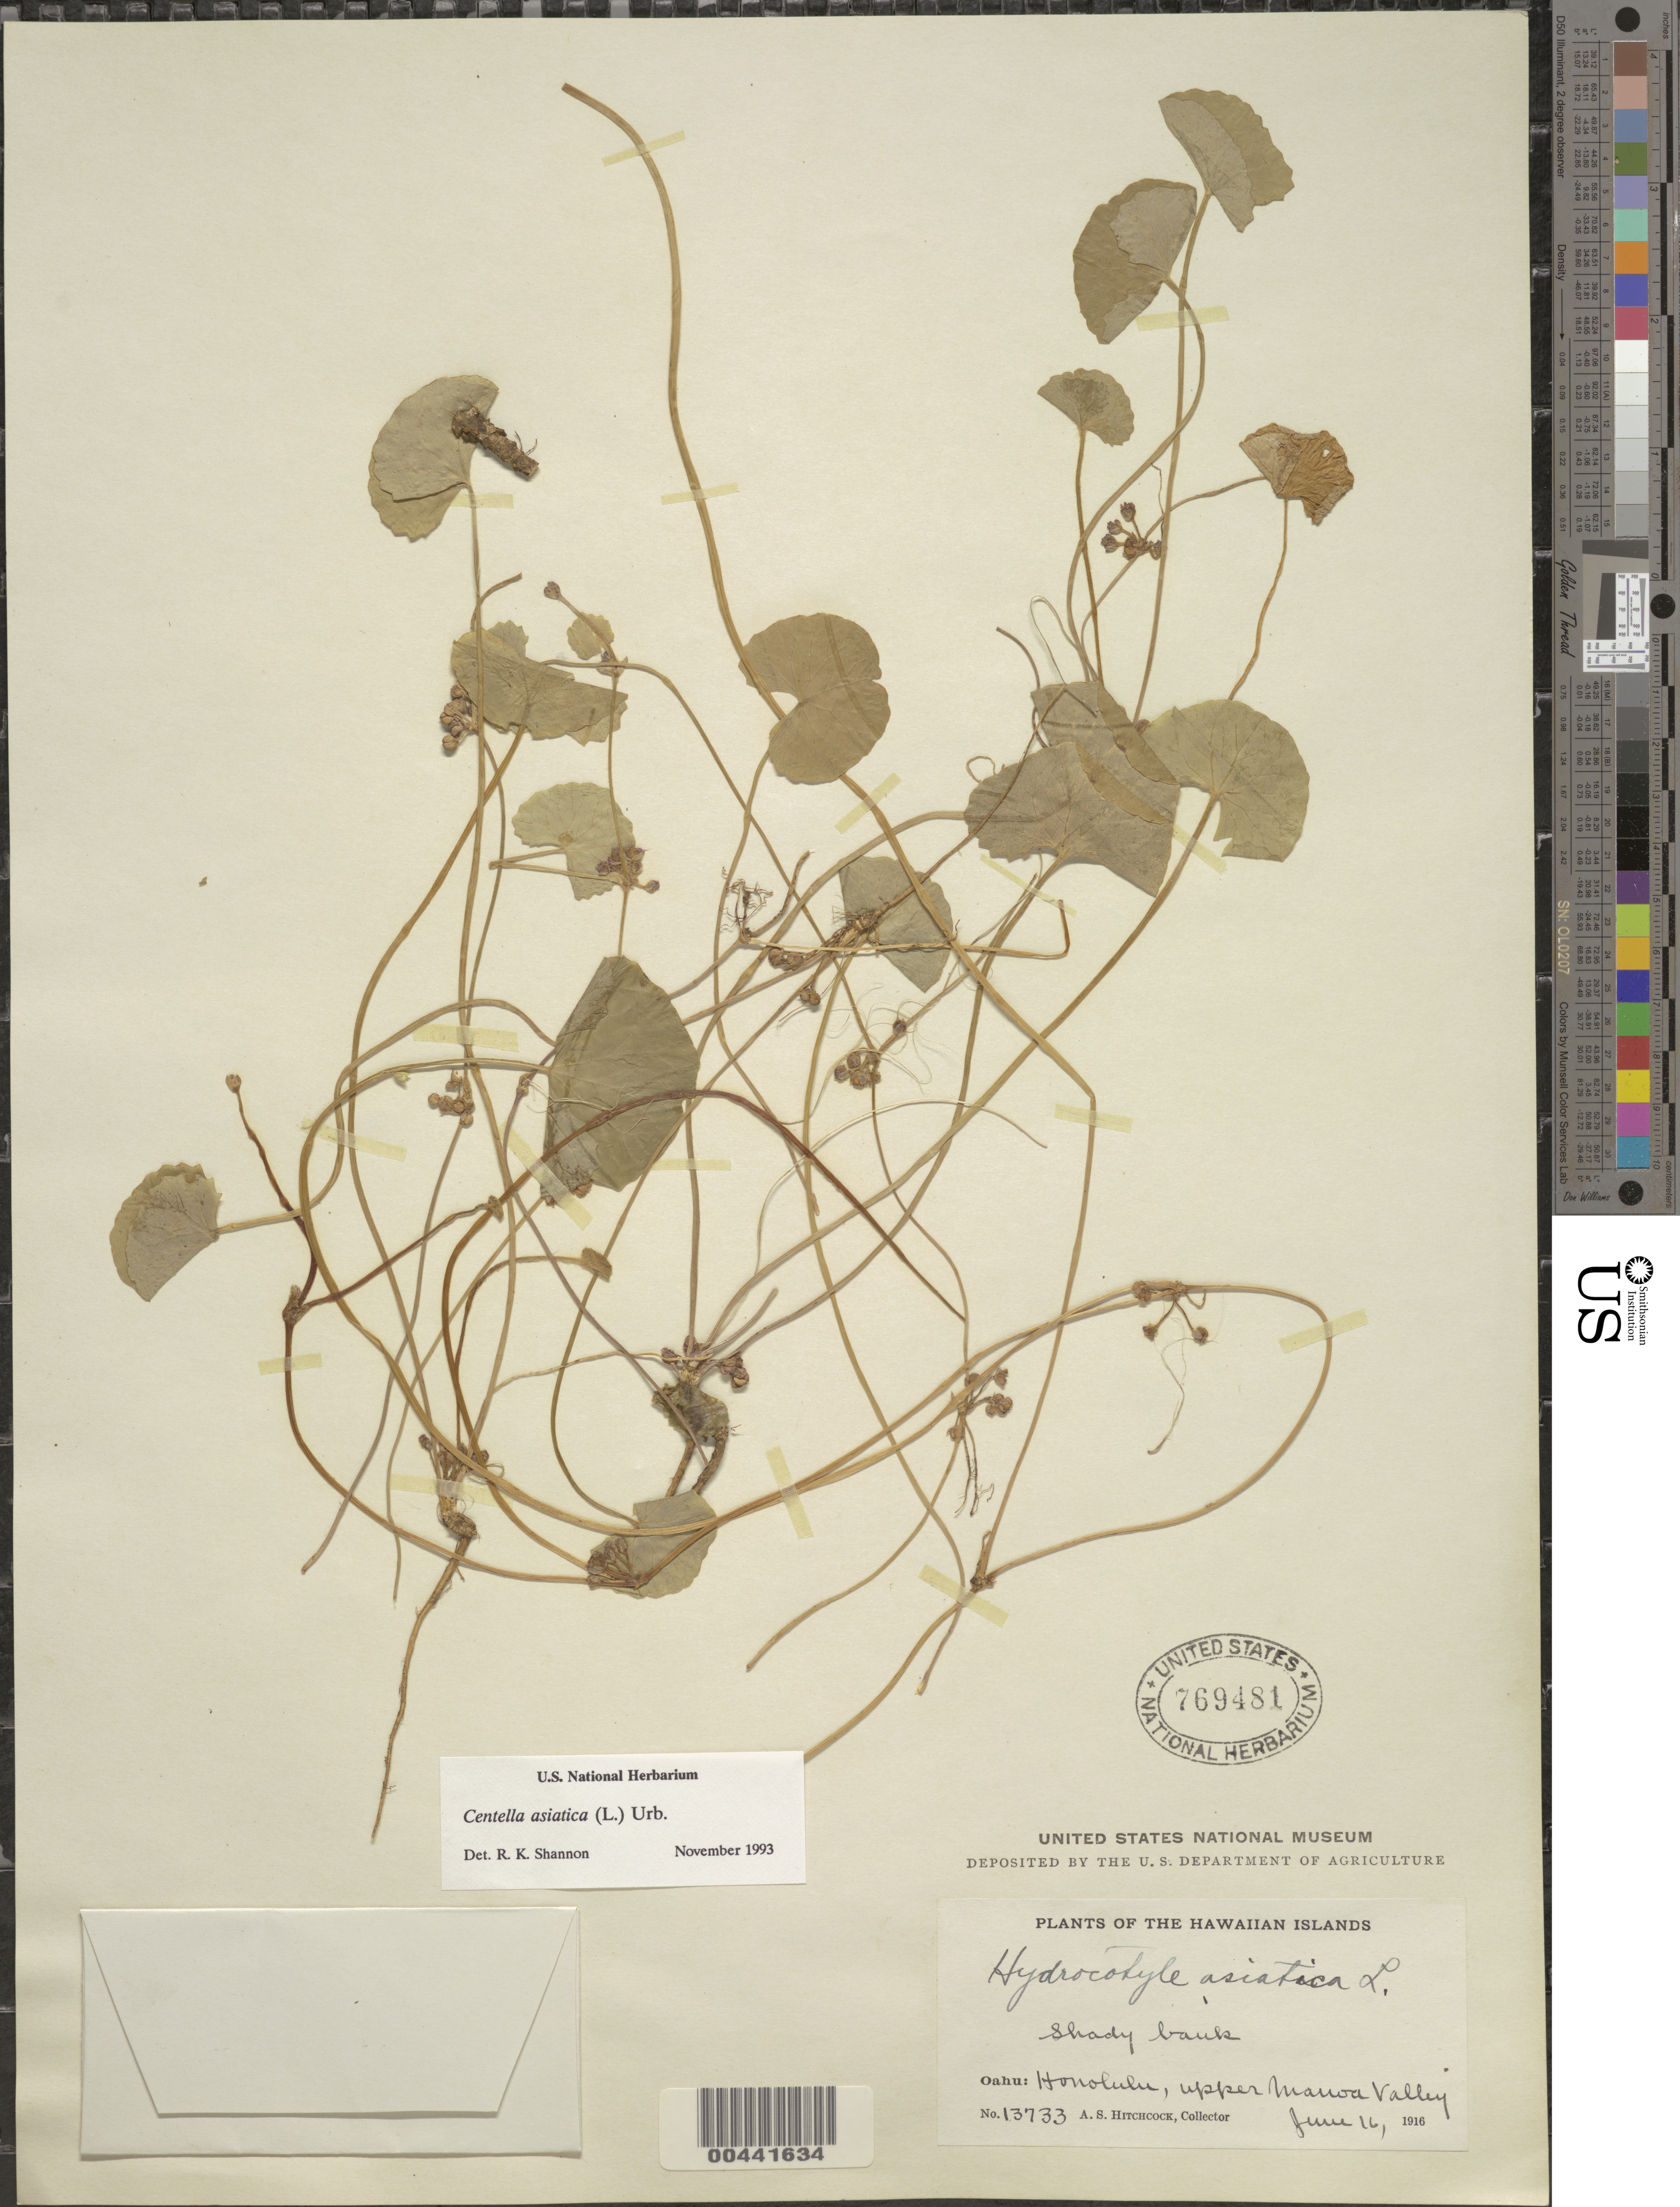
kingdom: Plantae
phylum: Tracheophyta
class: Magnoliopsida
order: Apiales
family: Apiaceae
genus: Centella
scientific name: Centella asiatica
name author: (L.) Urb.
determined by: Shannon, R. K., (UNITED STATES)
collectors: A. S. Hitchcock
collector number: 13733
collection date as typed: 16 Jun 1916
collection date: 1916-06-16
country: United States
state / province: Hawaii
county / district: Honolulu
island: Oahu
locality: Honolulu, upper Manoa Valley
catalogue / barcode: US 769481